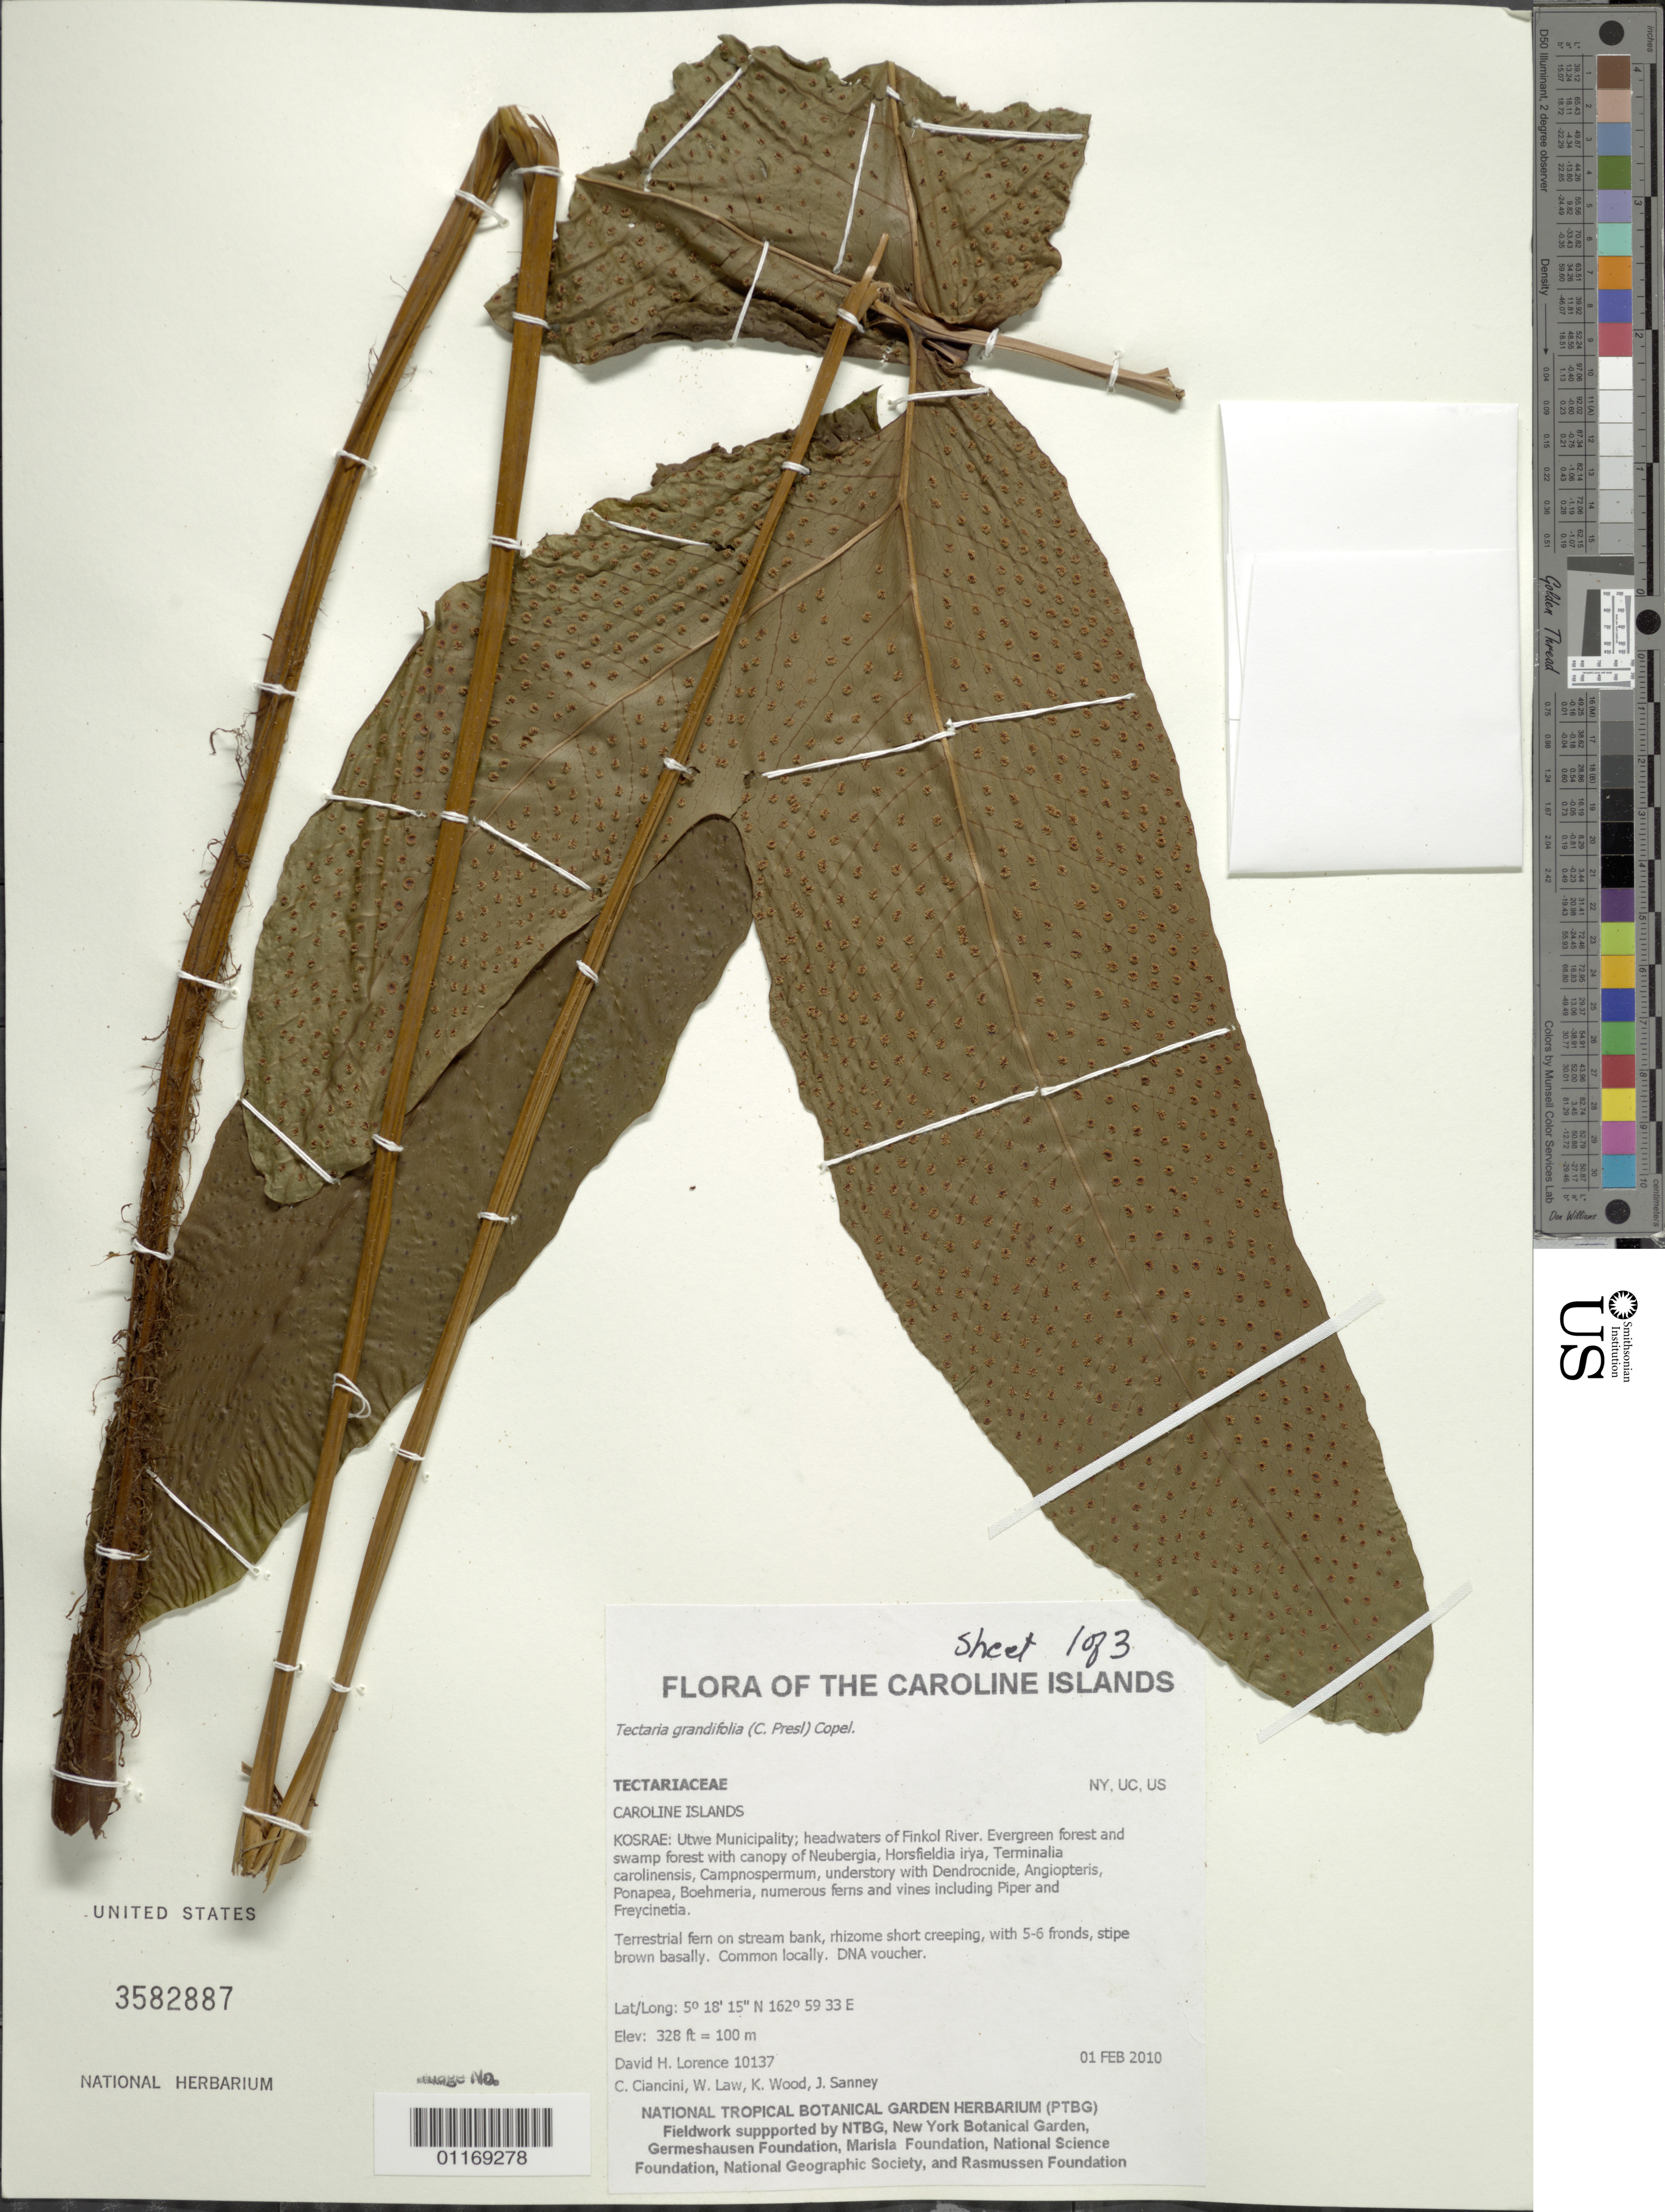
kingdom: Plantae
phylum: Tracheophyta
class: Polypodiopsida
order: Polypodiales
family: Tectariaceae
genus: Tectaria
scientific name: Tectaria grandifolia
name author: (C. Presl) Copel.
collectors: D. Lorence, C. Cianchini, W. Law & J. Sanney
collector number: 10137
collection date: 2010-02-01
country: Micronesia, Federated States of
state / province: Kosrae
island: Kosrae [Kusaie]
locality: Headwaters of Finkol River, Utwe Muncipality.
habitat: Stream bank, evergreen and swamp forest.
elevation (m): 100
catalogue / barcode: US 2582887